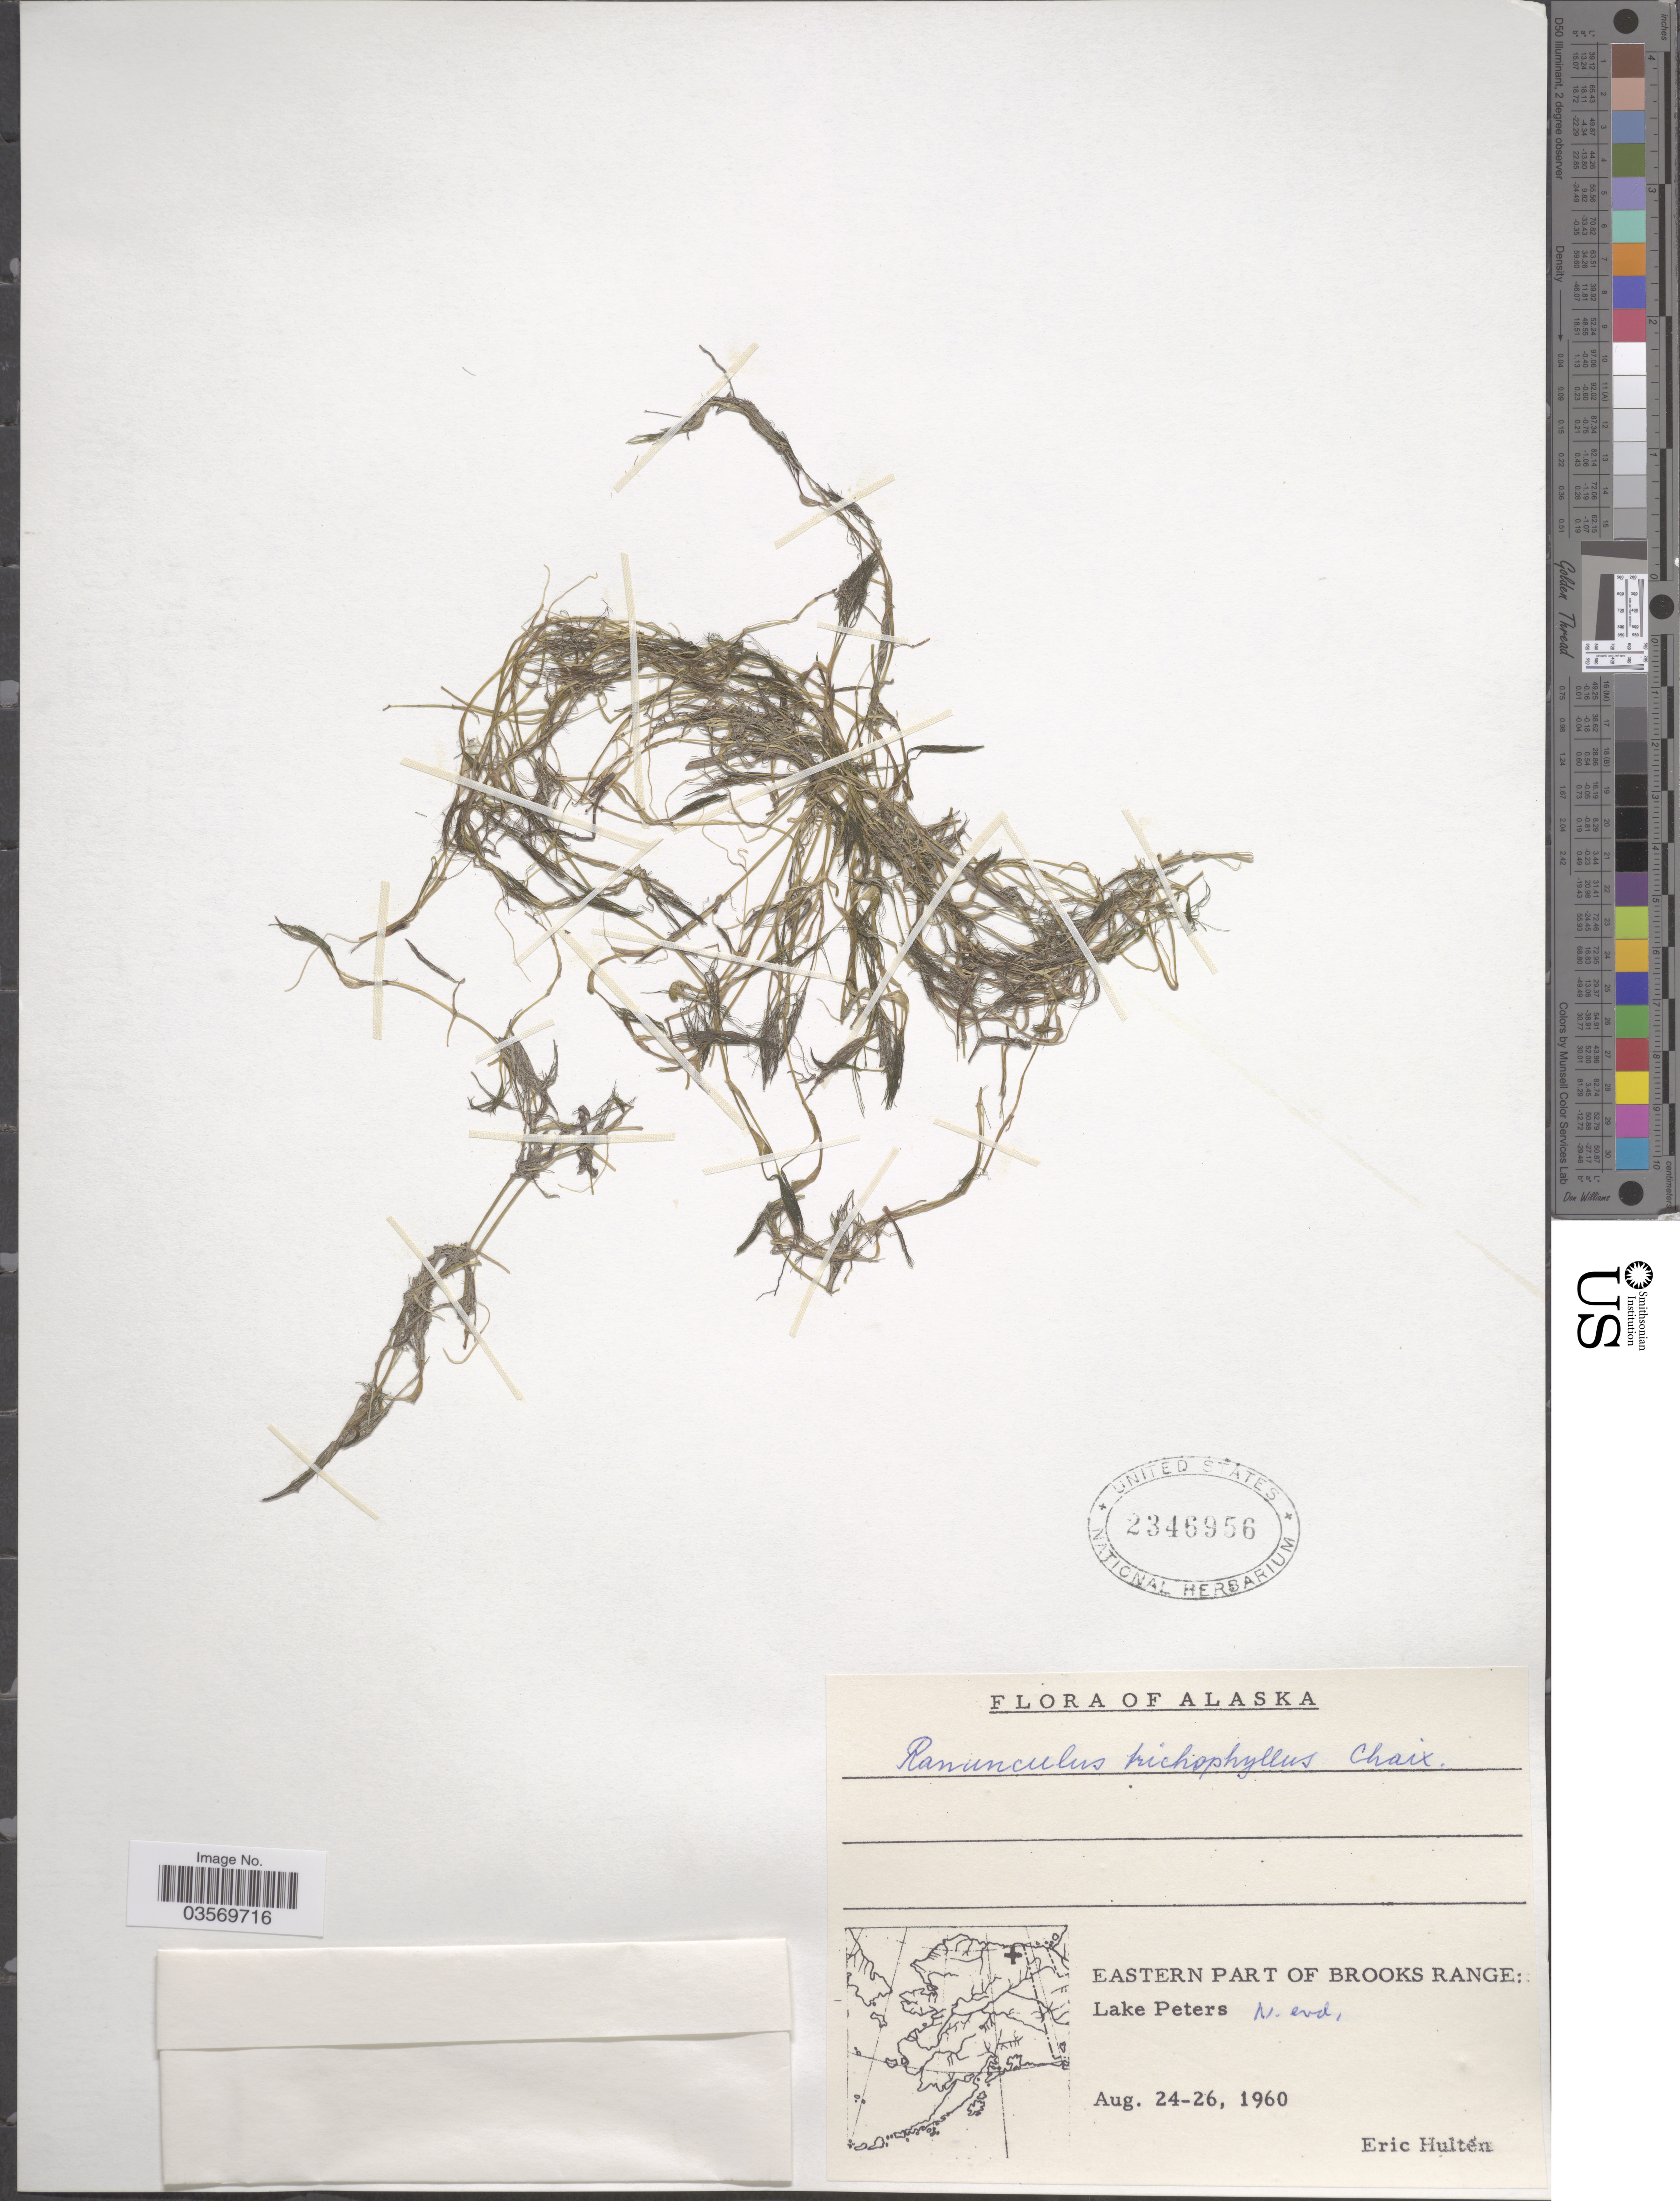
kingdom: Plantae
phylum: Tracheophyta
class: Magnoliopsida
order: Ranunculales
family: Ranunculaceae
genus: Ranunculus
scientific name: Ranunculus trichophyllus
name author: Chaix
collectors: E. G. Hultén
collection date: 1960-08-24/1960-08-26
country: United States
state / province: Alaska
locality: Eastern Part of Brooks Range: Lake Peters. N. end.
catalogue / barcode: US 2346956